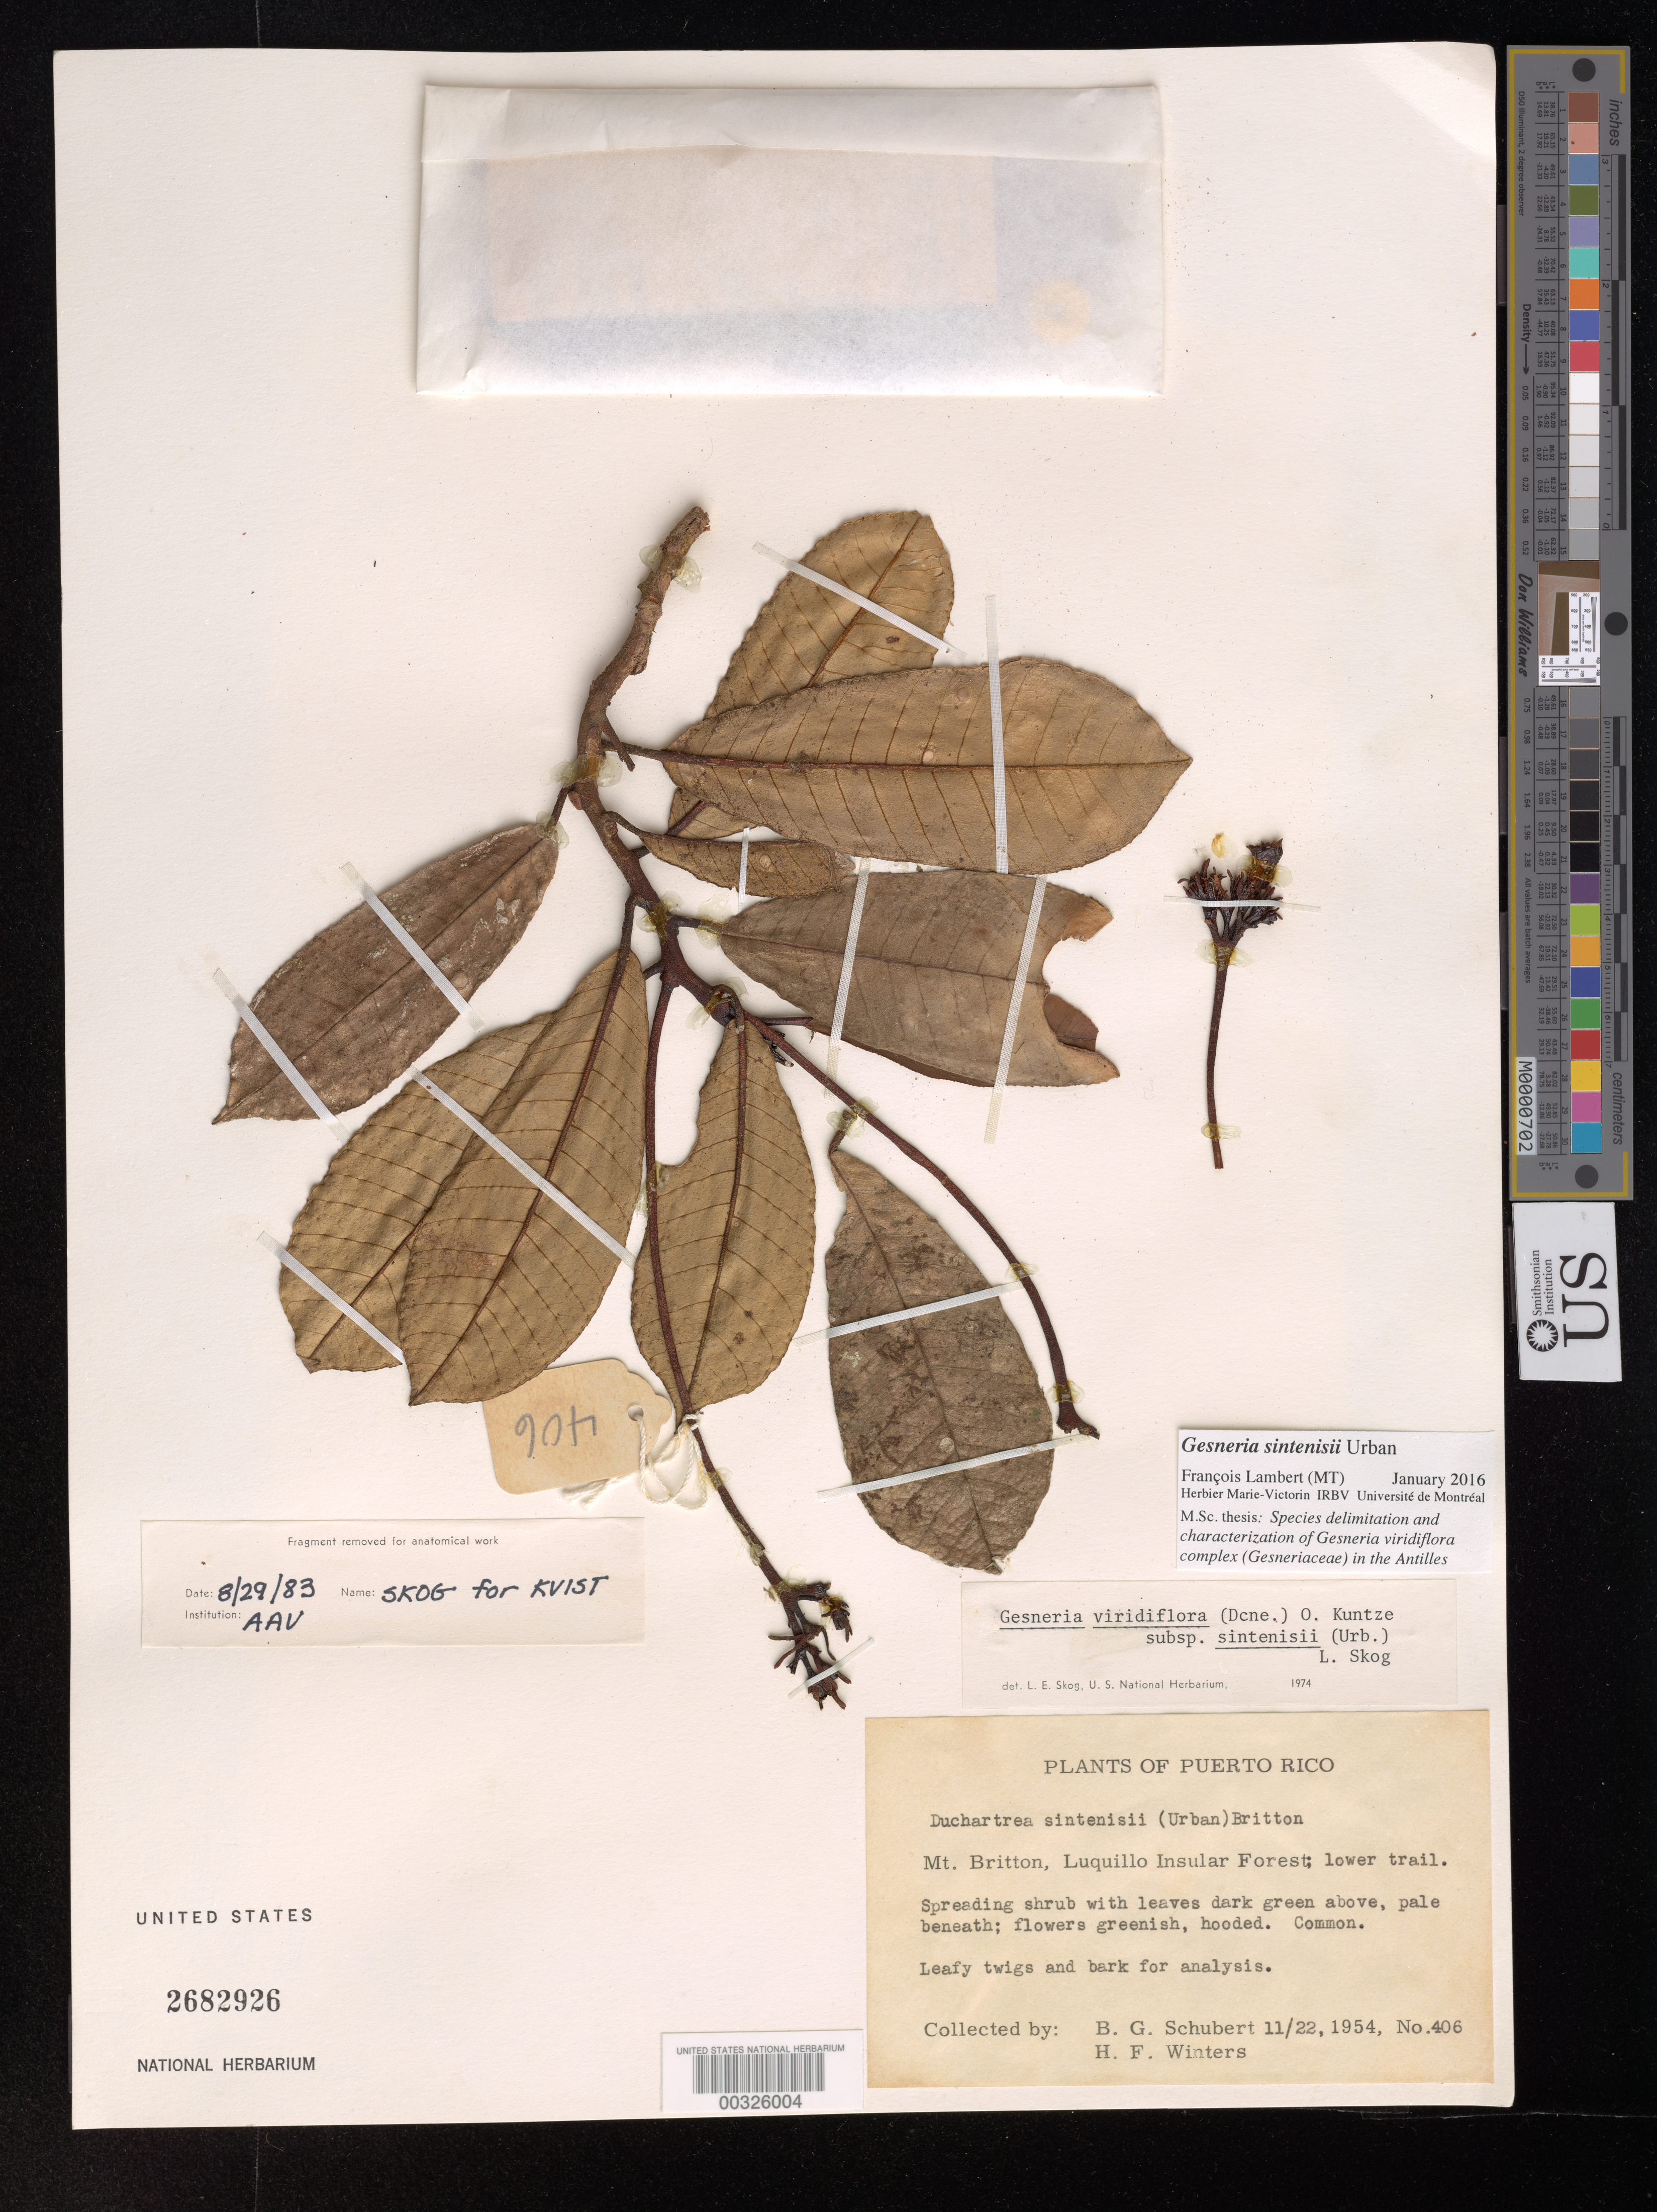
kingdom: Plantae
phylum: Tracheophyta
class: Magnoliopsida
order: Lamiales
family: Gesneriaceae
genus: Gesneria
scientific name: Gesneria sintenisii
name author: Urb.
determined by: Lambert, Francois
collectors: B. Schubert & H. Winters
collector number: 406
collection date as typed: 22 Nov 1954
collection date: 1954-11-22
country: Puerto Rico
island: Puerto Rico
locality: Mt. Britton, Luquillo Insular Forest, lower trail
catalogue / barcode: US 2682926